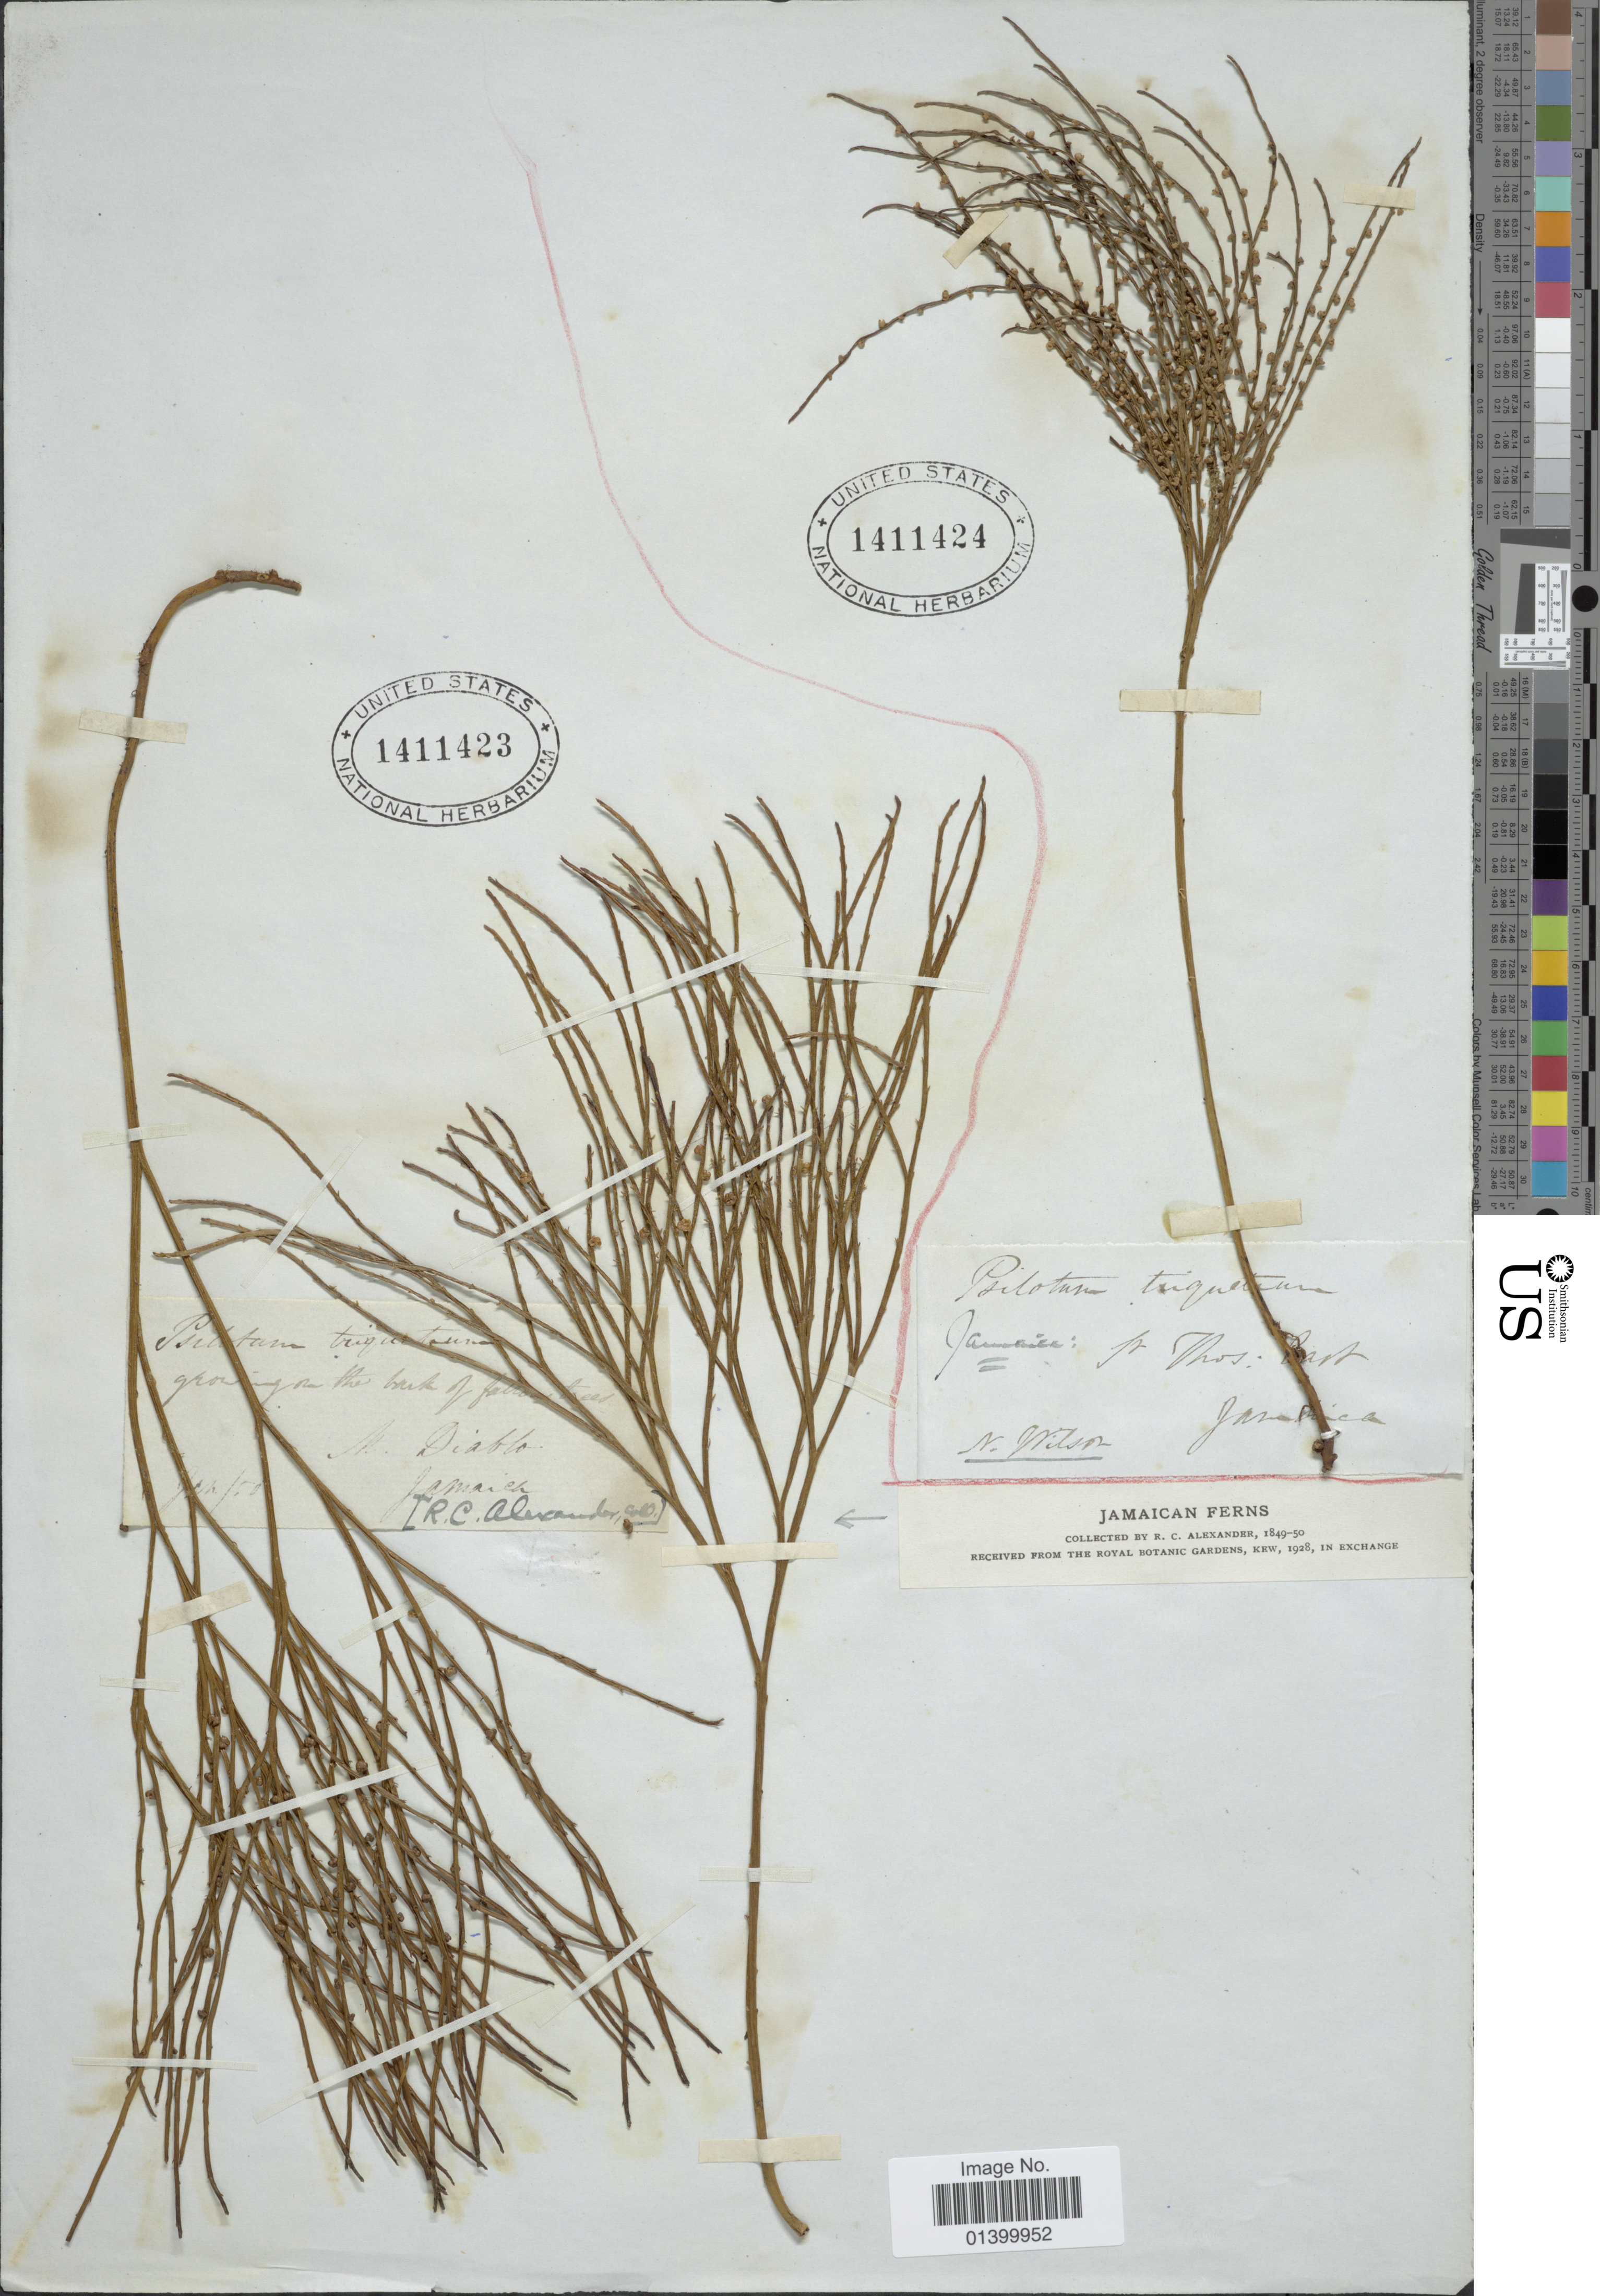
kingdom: Plantae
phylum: Tracheophyta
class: Polypodiopsida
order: Psilotales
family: Psilotaceae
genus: Psilotum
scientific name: Psilotum nudum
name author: (L.) P. Beauv.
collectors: N. Wilson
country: Jamaica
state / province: Saint Thomas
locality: St. Thomas: Bart [interpreted]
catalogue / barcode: US 1411424-2